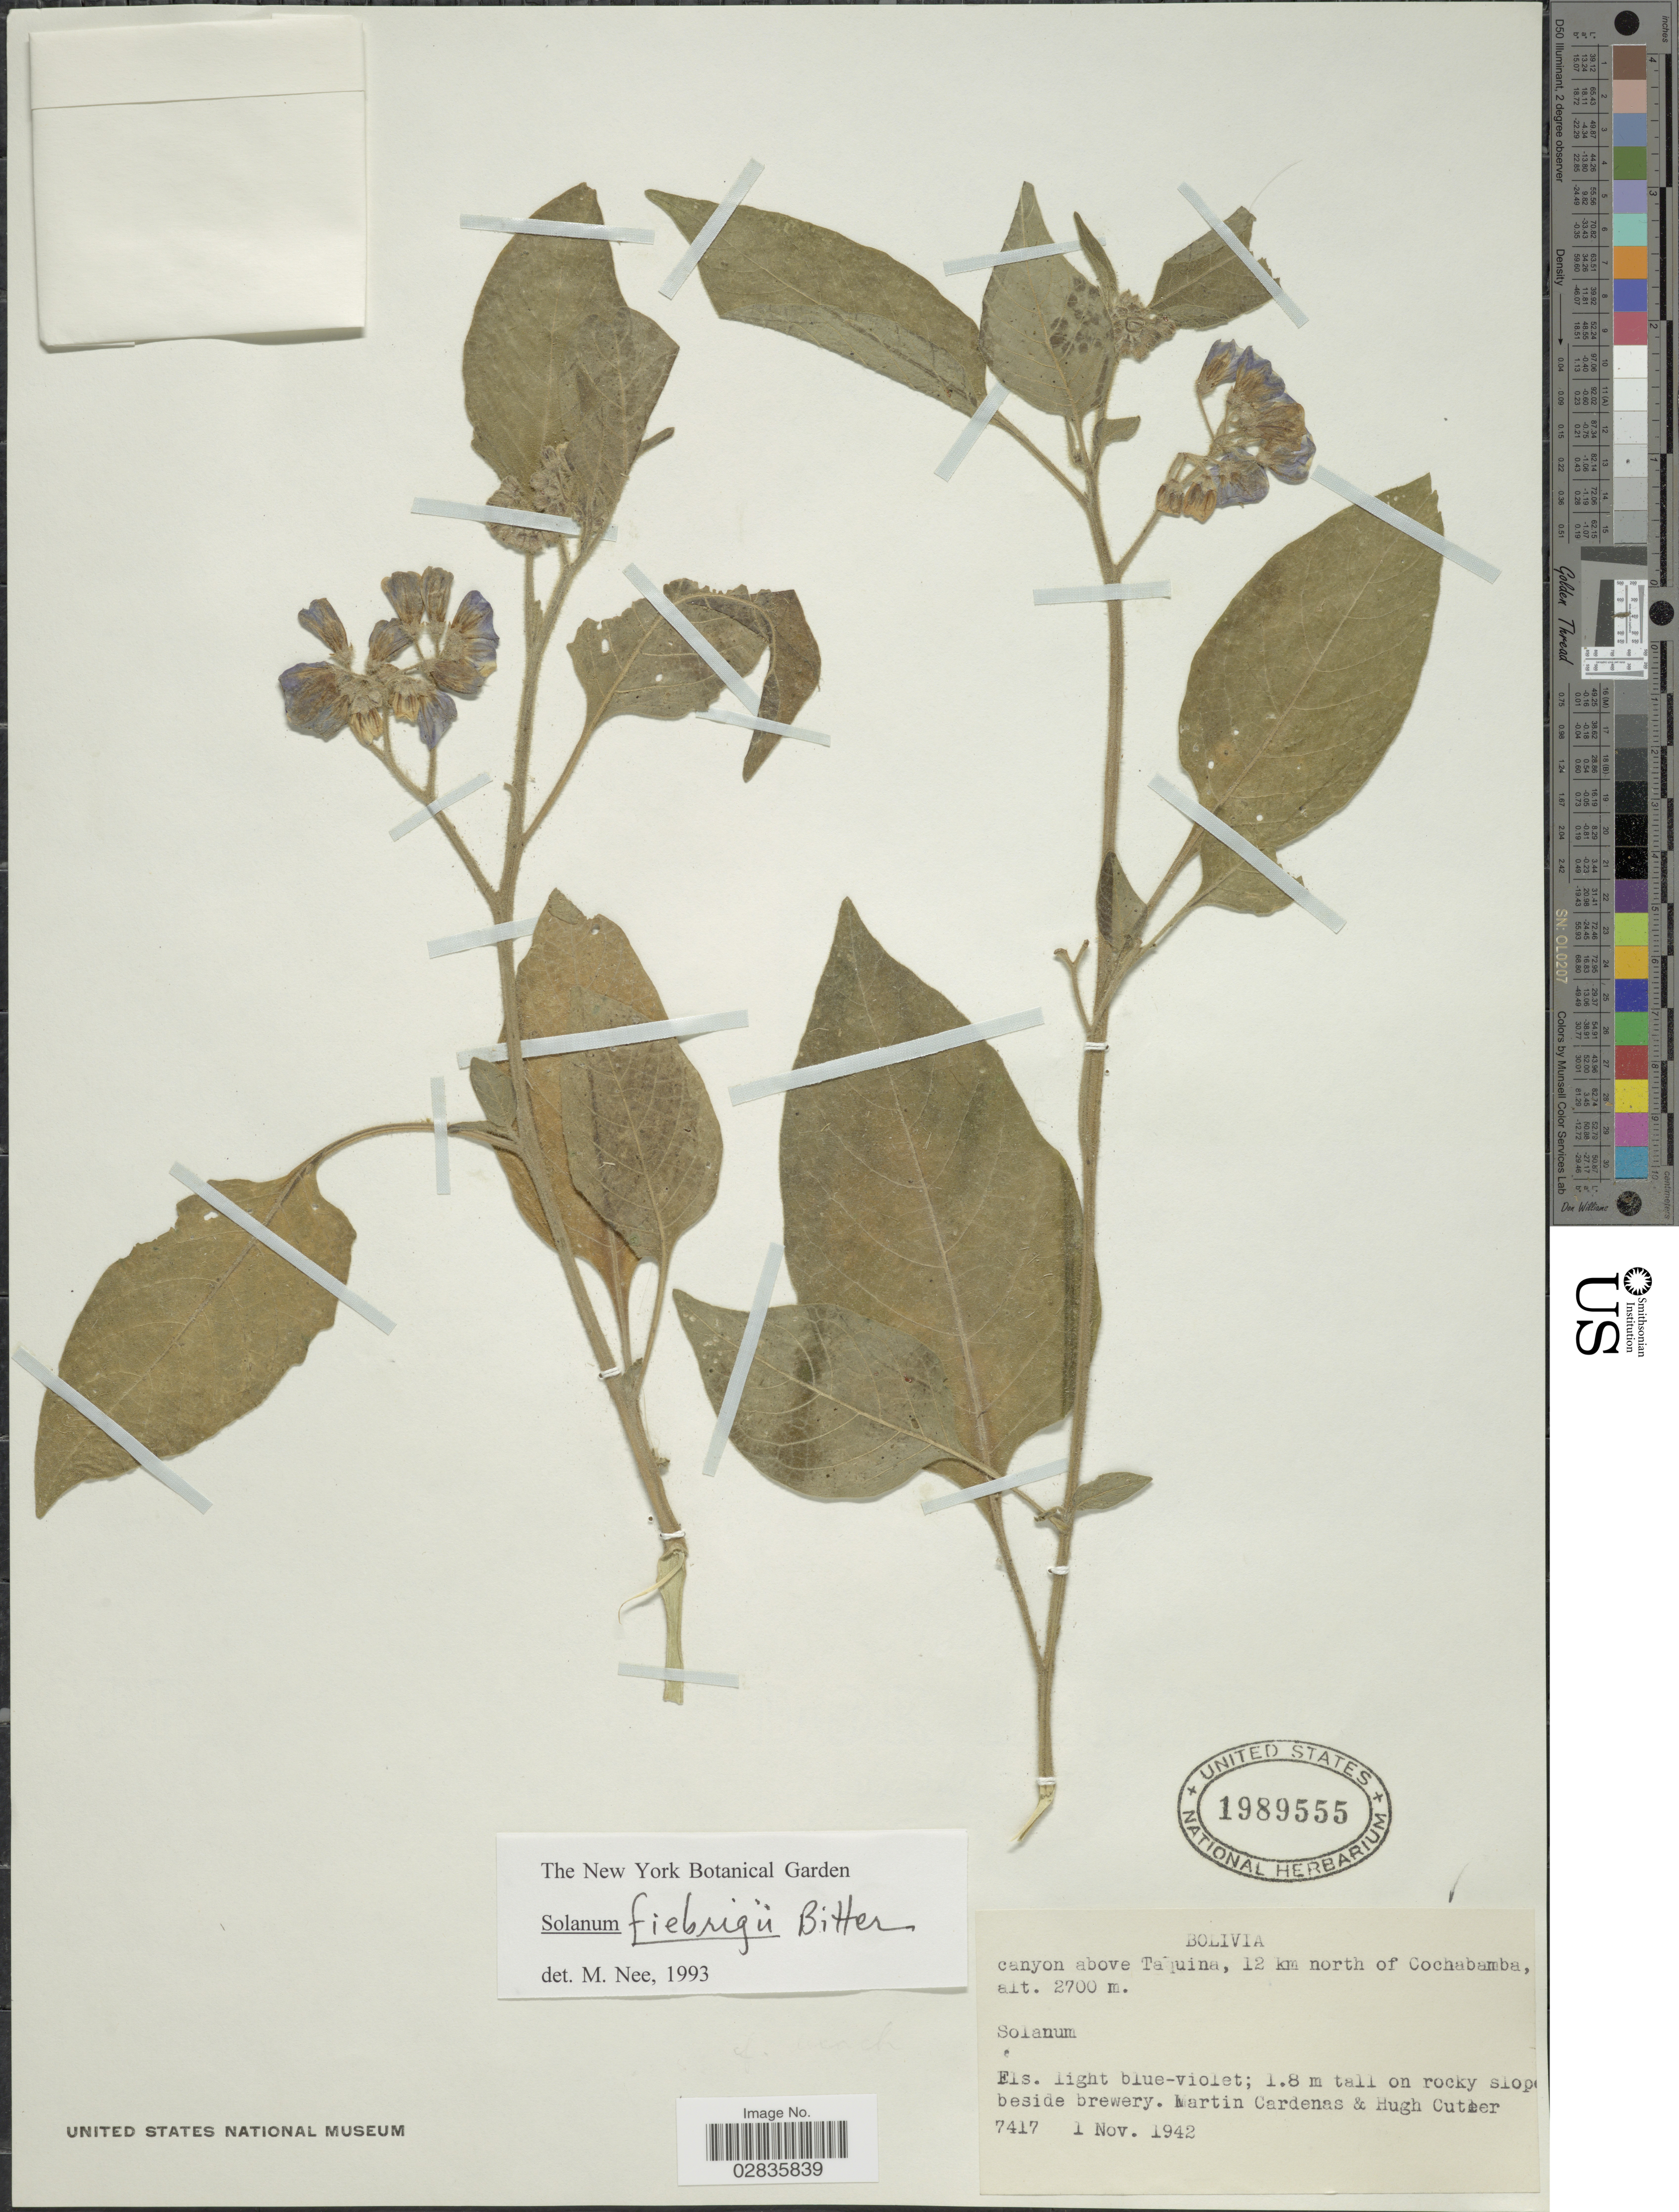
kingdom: Plantae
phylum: Tracheophyta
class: Magnoliopsida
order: Solanales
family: Solanaceae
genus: Solanum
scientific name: Solanum fiebrigii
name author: Bitter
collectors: M. Cárdenas & H. C. Cutler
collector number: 7417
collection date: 1942-11-01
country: Bolivia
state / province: Cochabamba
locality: Canyon above Taquina, 12 km north of Cochabamba.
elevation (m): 2700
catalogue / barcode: US 1989555